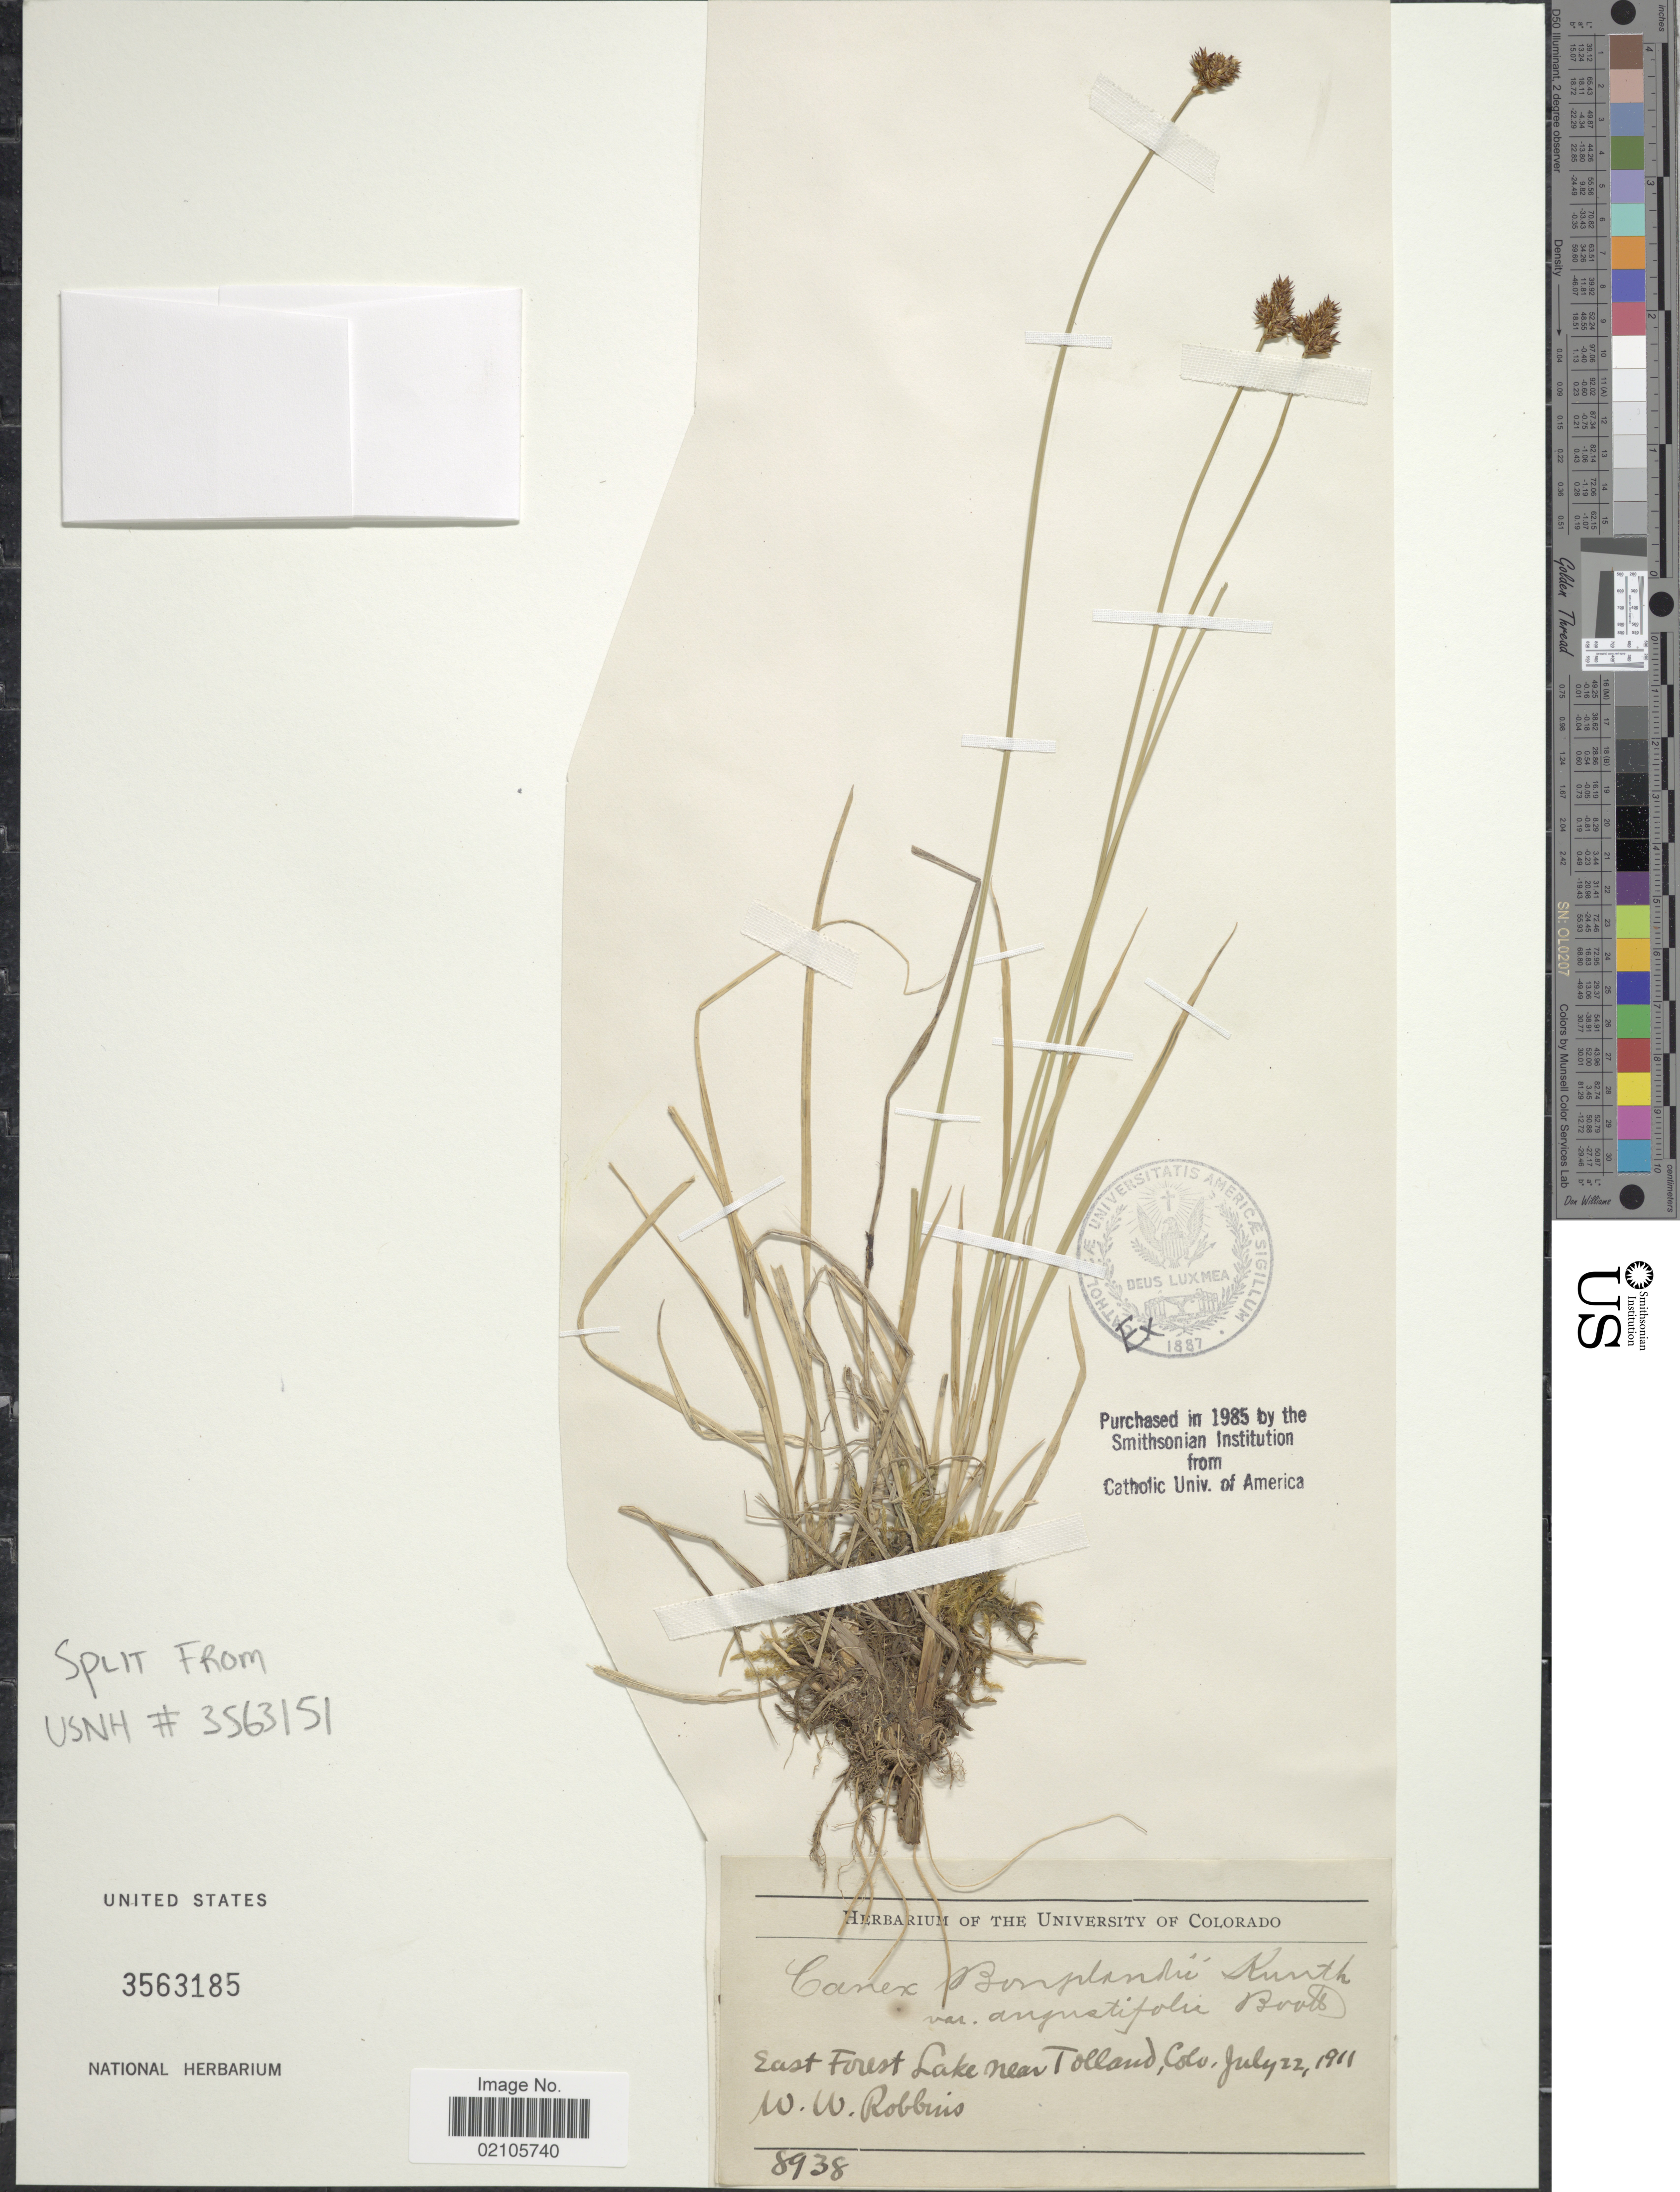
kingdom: Plantae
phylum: Tracheophyta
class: Liliopsida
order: Poales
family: Cyperaceae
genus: Carex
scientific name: Carex bonplandii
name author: Kunth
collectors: W. Robbins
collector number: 8938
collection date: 1911-07-22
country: United States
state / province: Colorado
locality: East Forest Lake near Tolland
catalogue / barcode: US 3563185